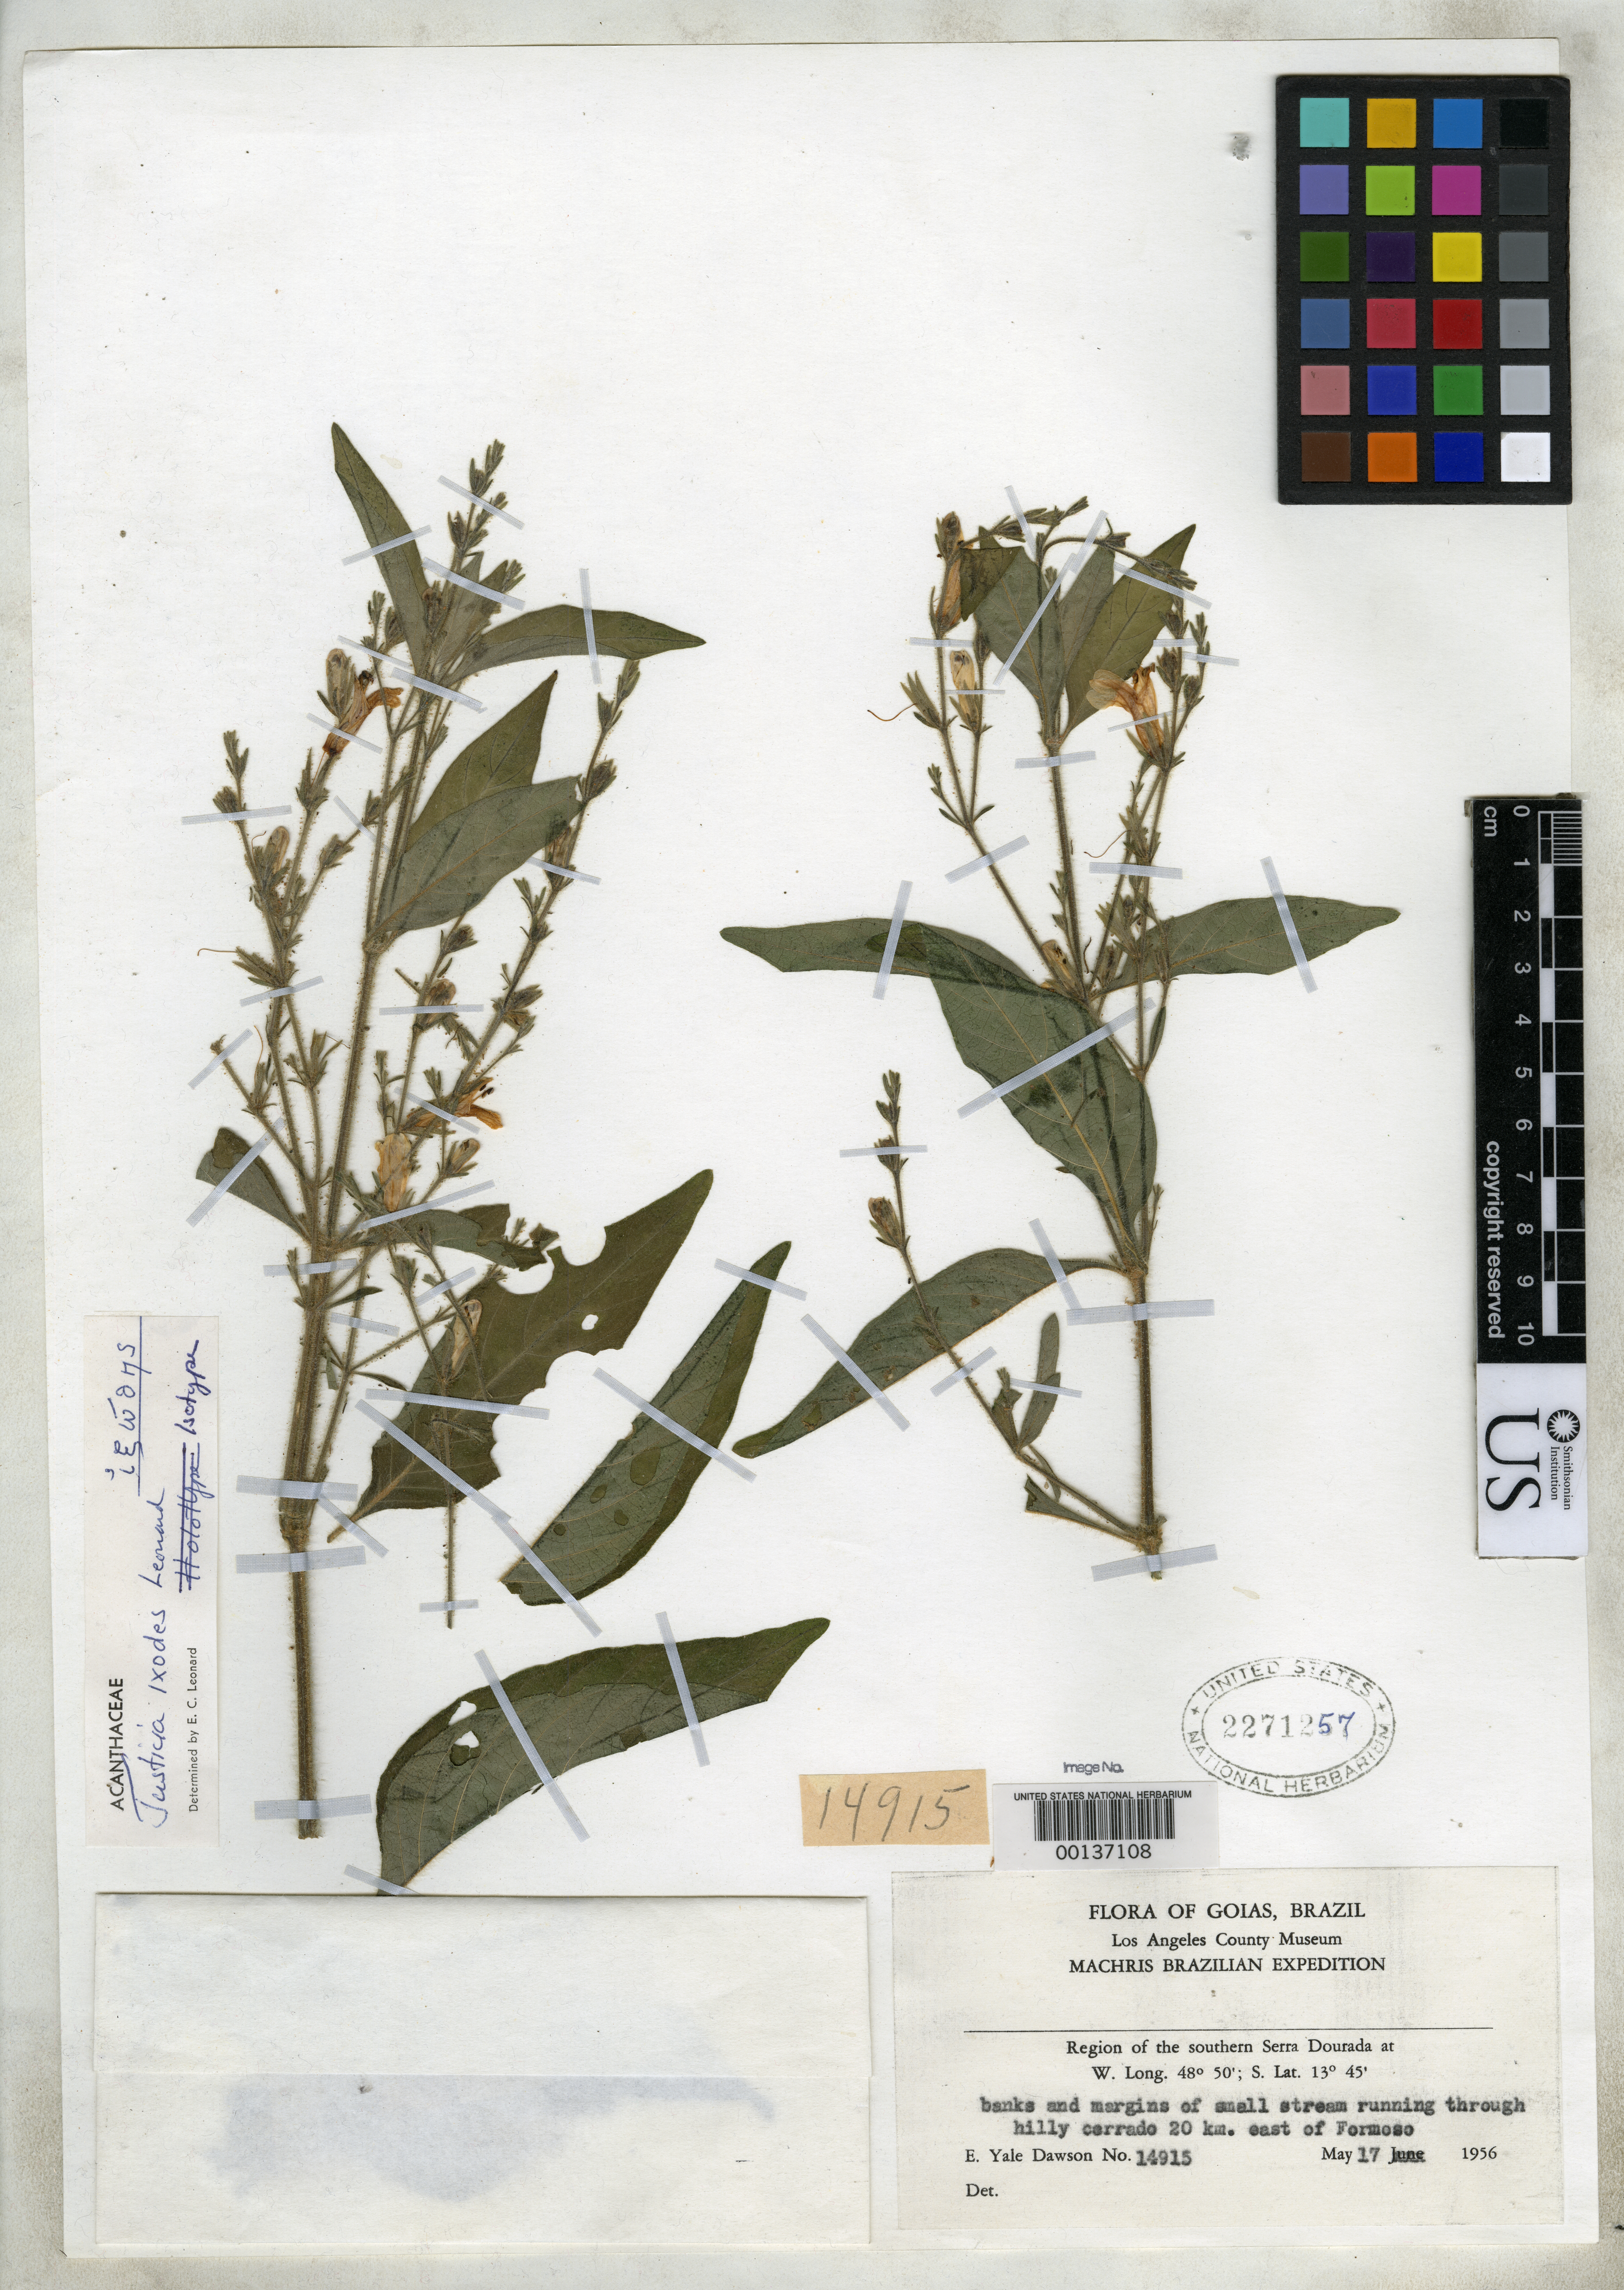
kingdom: Plantae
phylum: Tracheophyta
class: Magnoliopsida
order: Lamiales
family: Acanthaceae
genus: Justicia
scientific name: Justicia ixodes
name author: Leonard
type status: Isotype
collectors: E. Y. Dawson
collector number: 14915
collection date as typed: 17 May 1956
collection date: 1956-05-17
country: Brazil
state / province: Goiás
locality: Inter Porto Imperial et Lunie, ad flum Tocantins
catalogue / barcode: US 2271257